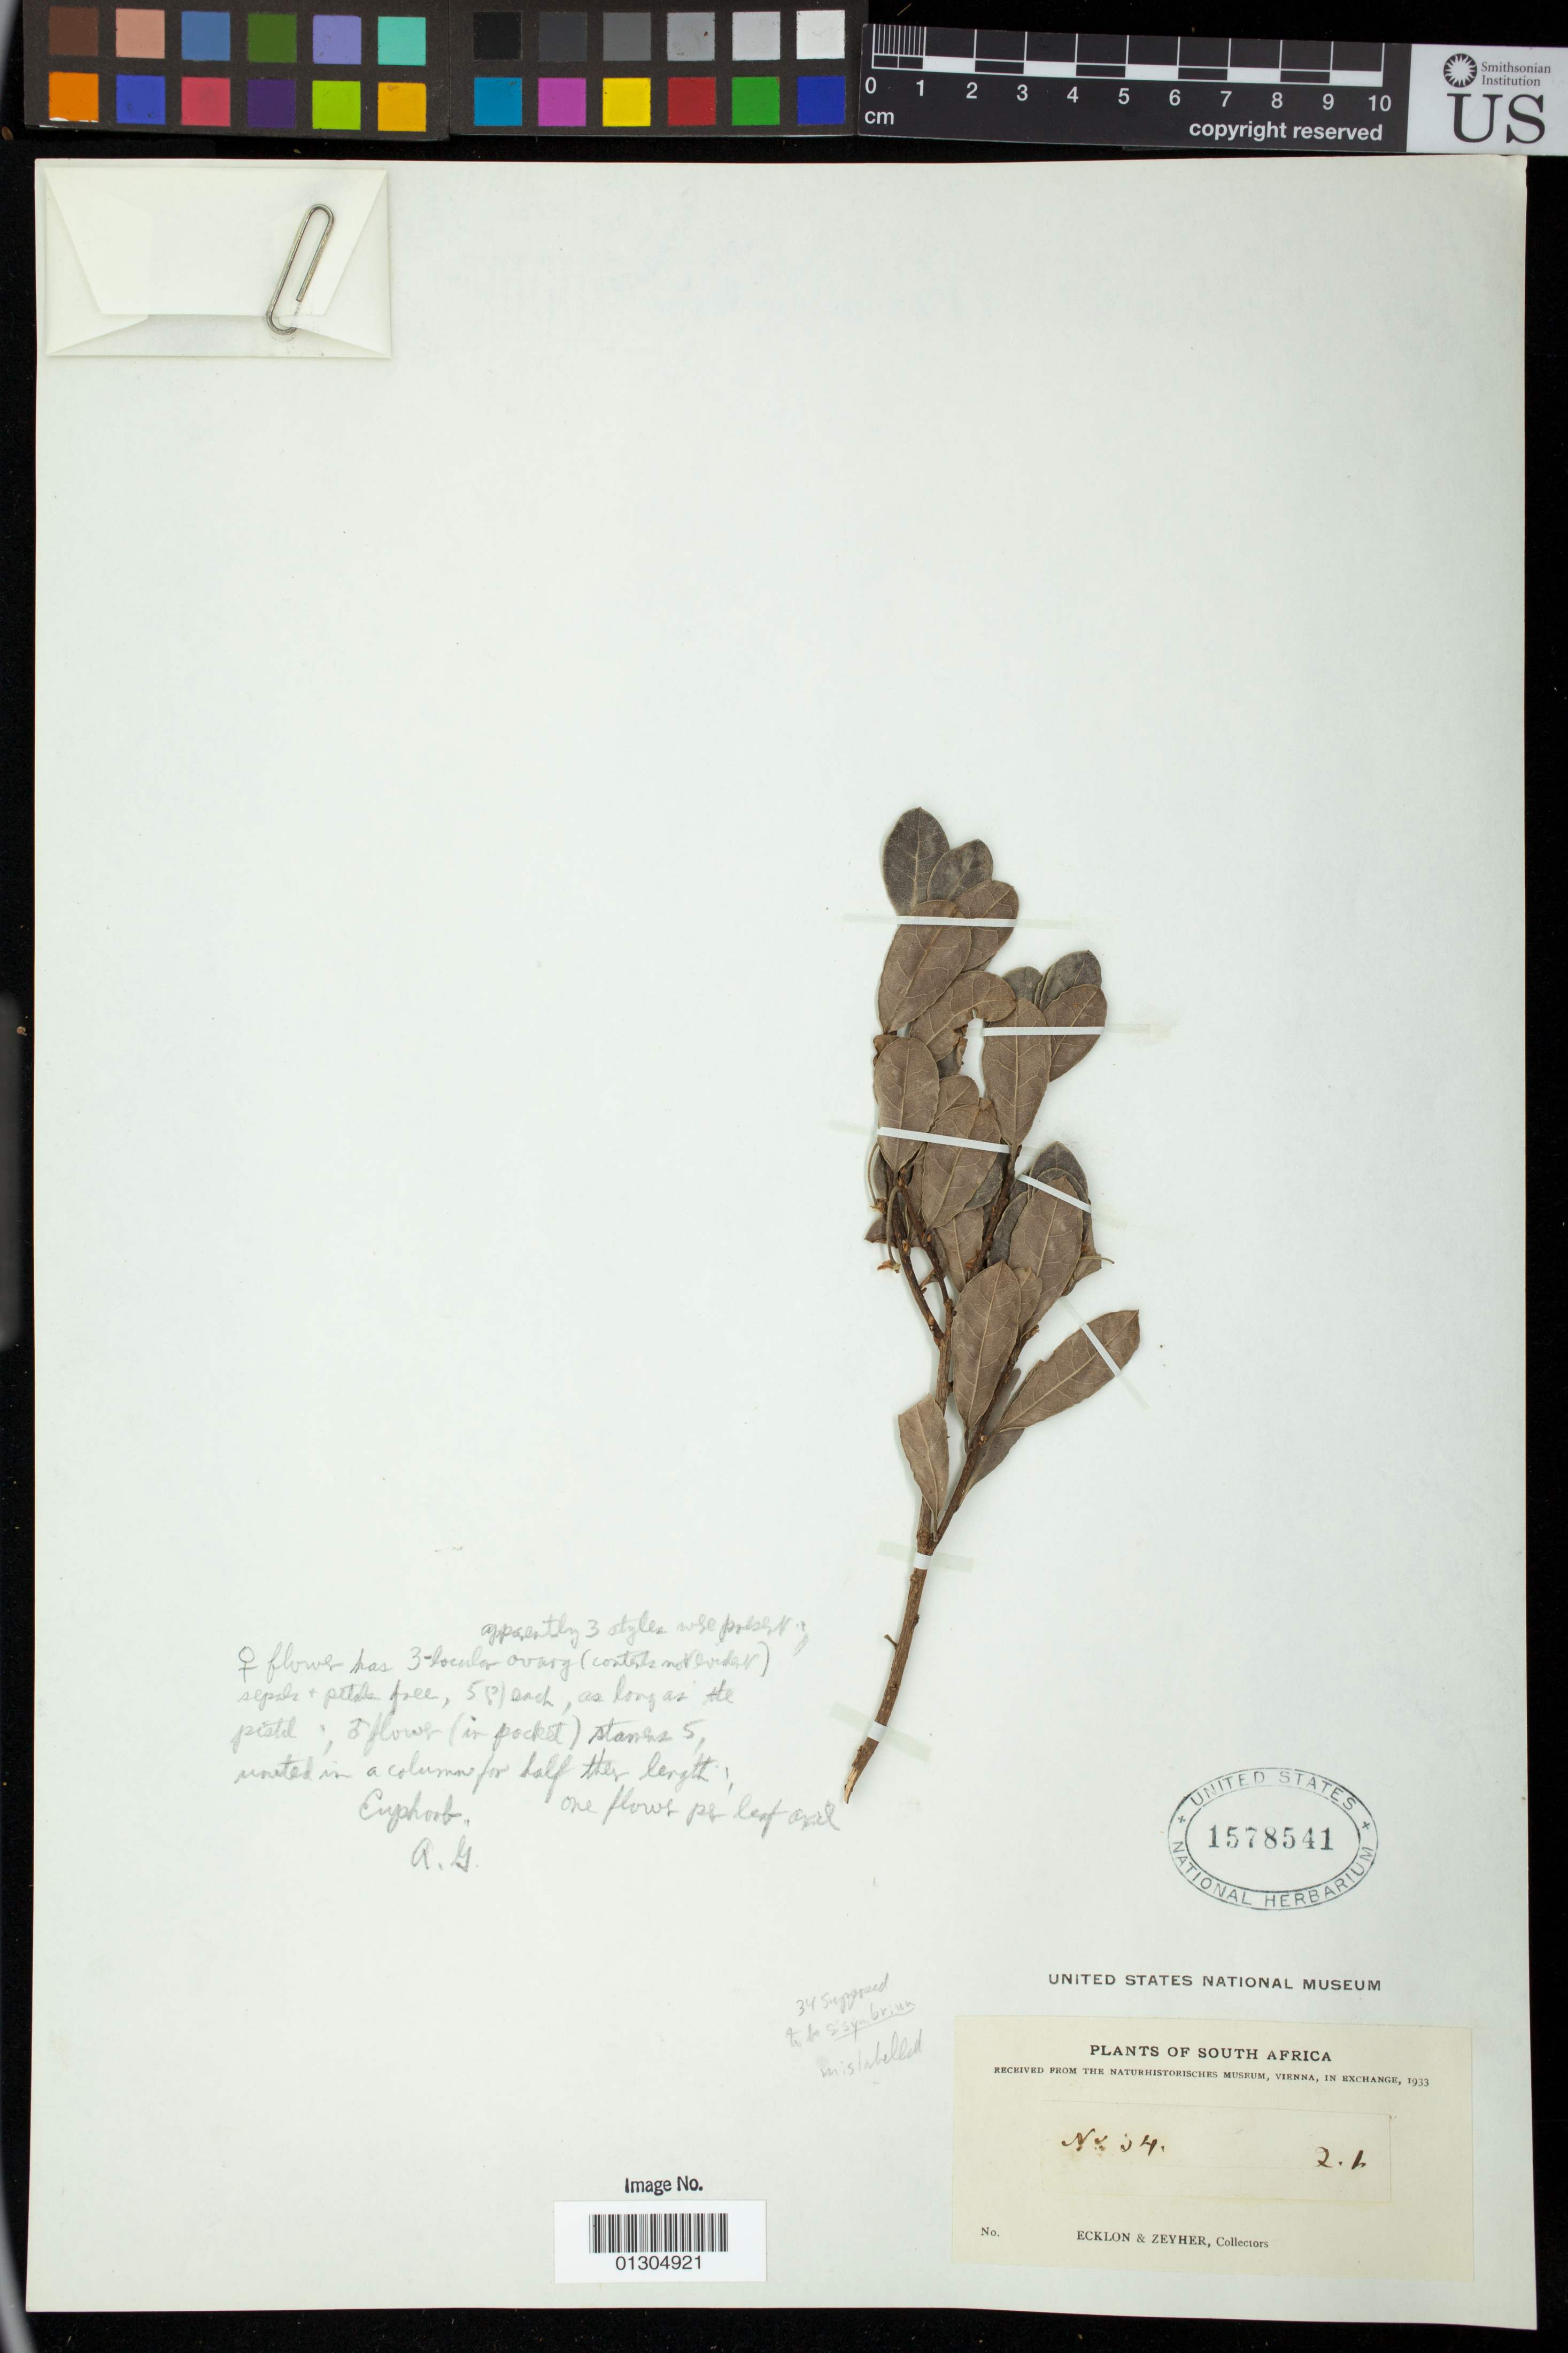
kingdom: Plantae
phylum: Tracheophyta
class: Magnoliopsida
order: Malpighiales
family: Euphorbiaceae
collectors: -. Ecklon & -. Zeyher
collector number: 54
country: South Africa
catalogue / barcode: US 1578541